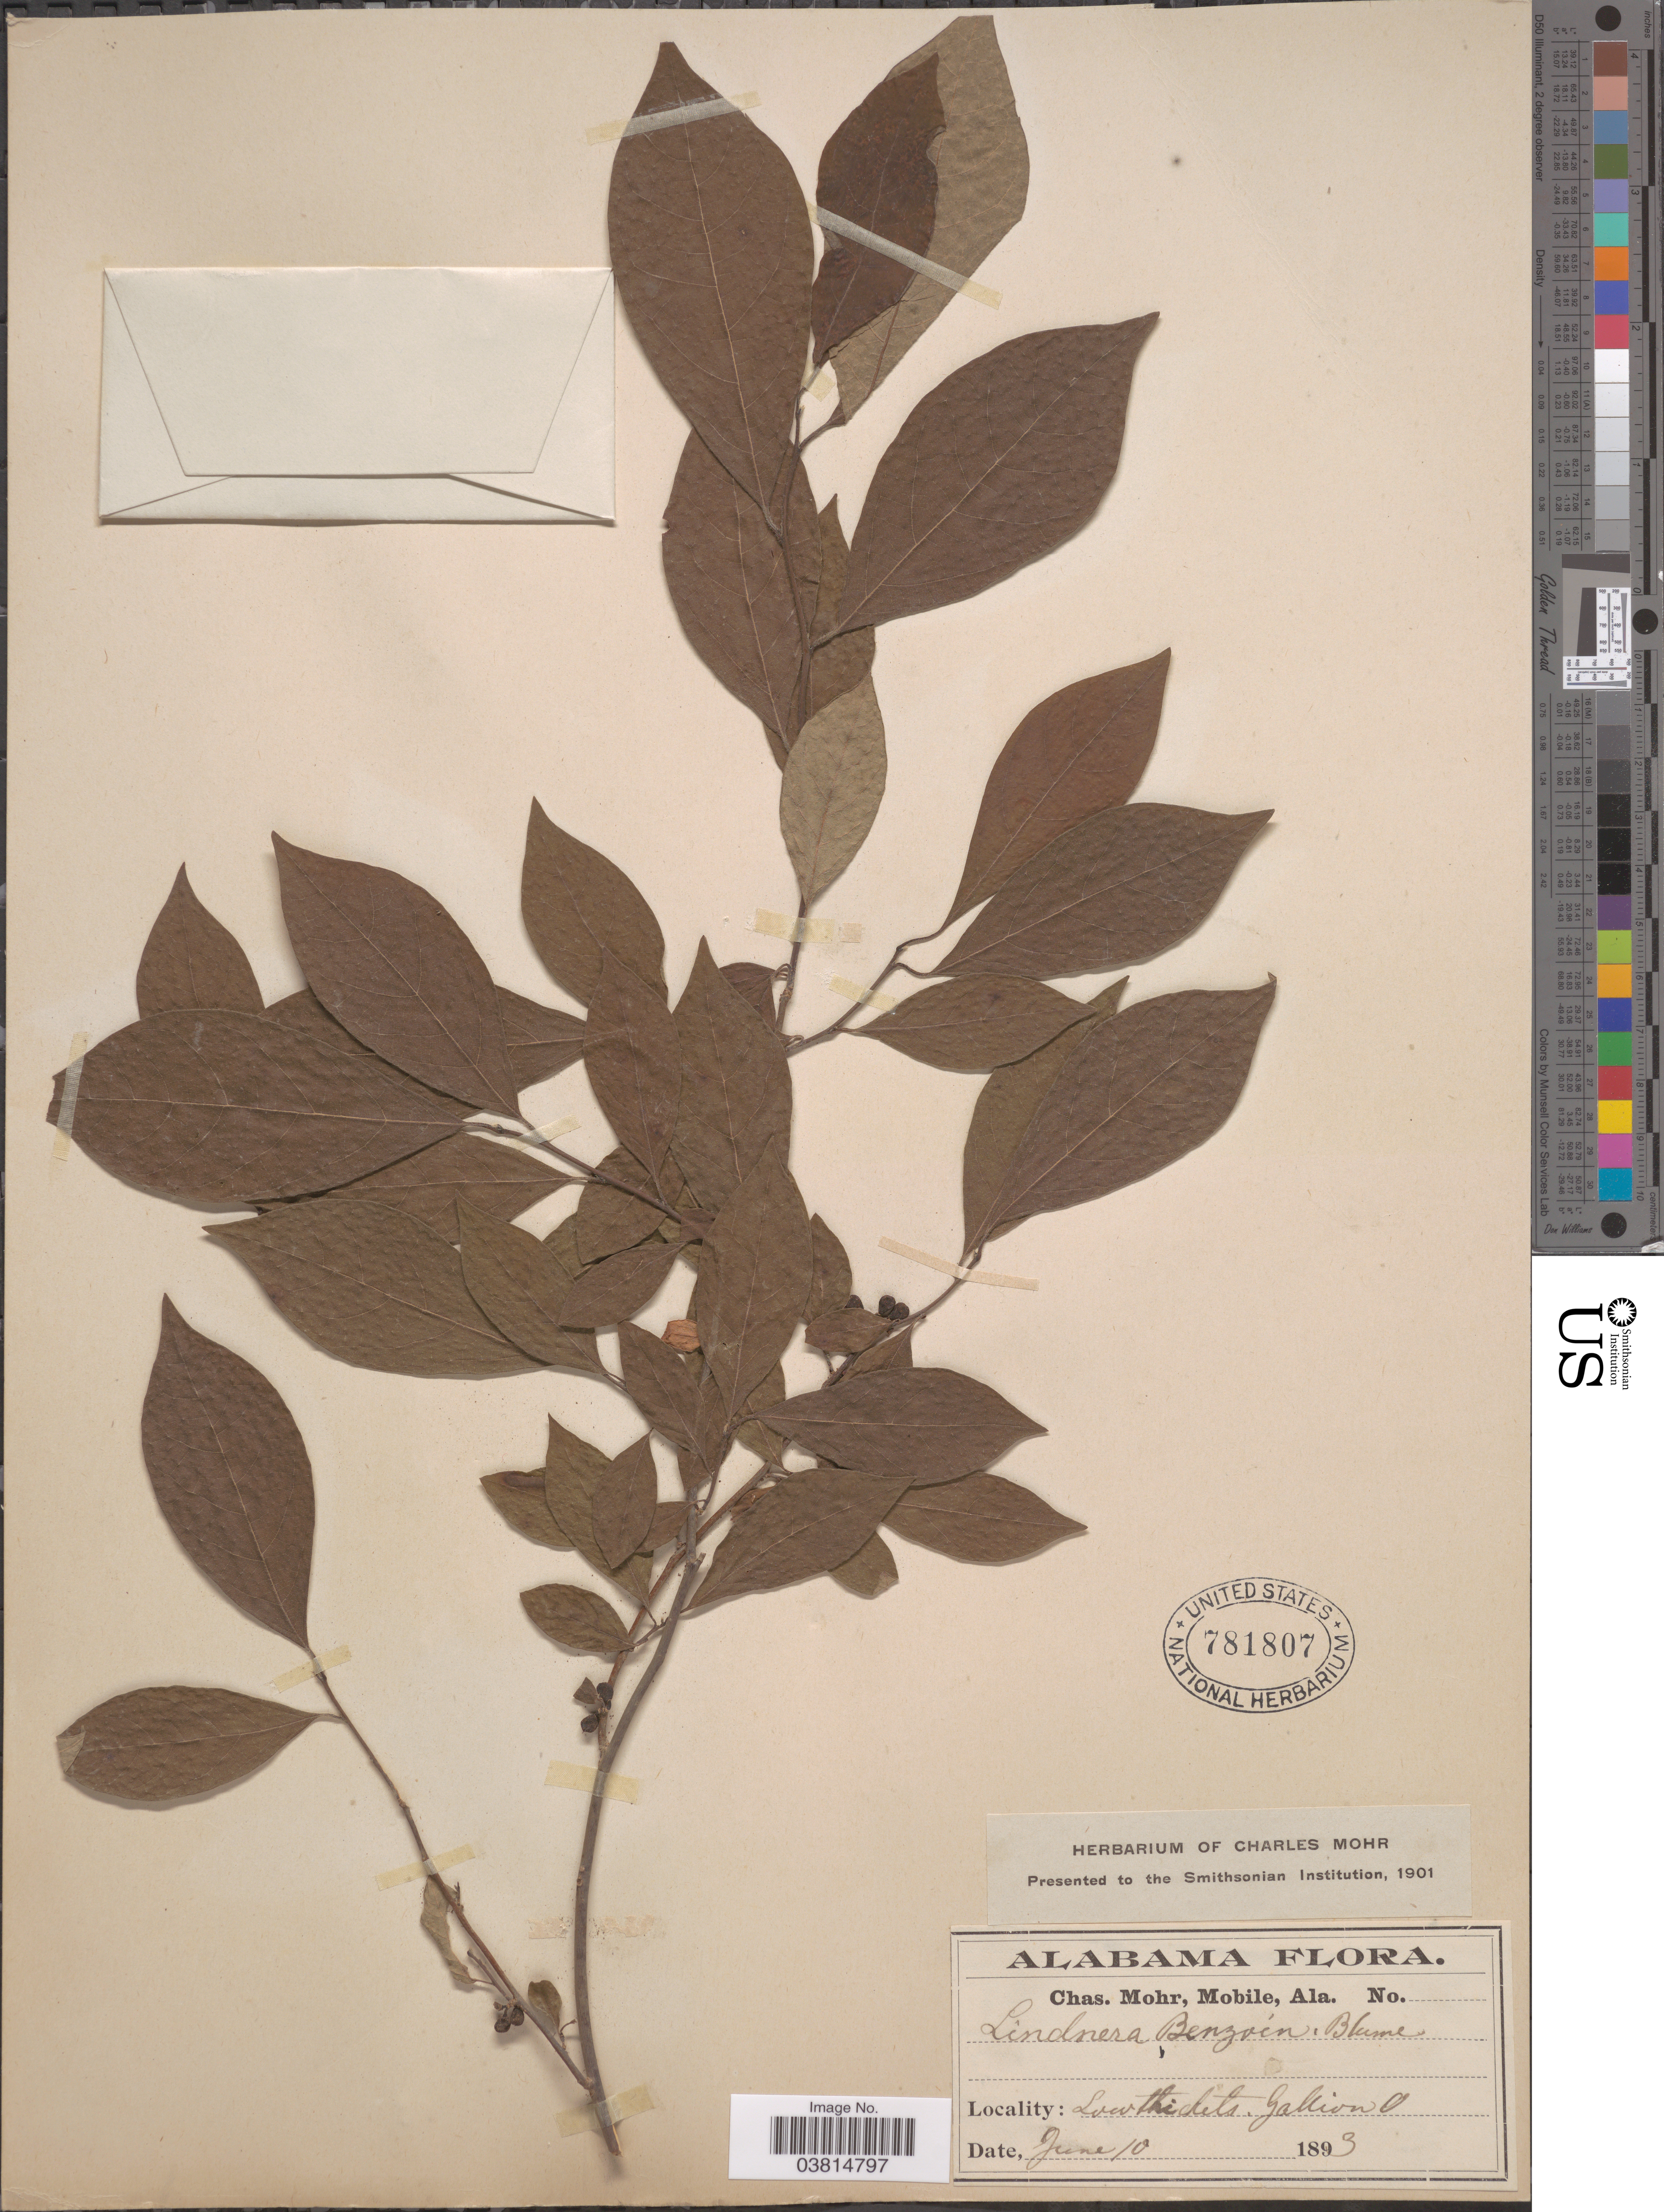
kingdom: Plantae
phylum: Tracheophyta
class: Magnoliopsida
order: Laurales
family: Lauraceae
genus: Lindera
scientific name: Lindera benzoin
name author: (L.) Blume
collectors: Mohr, C. T. (herbarium)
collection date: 1893-06-10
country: United States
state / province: Alabama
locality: Gallion O.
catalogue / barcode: US 781807